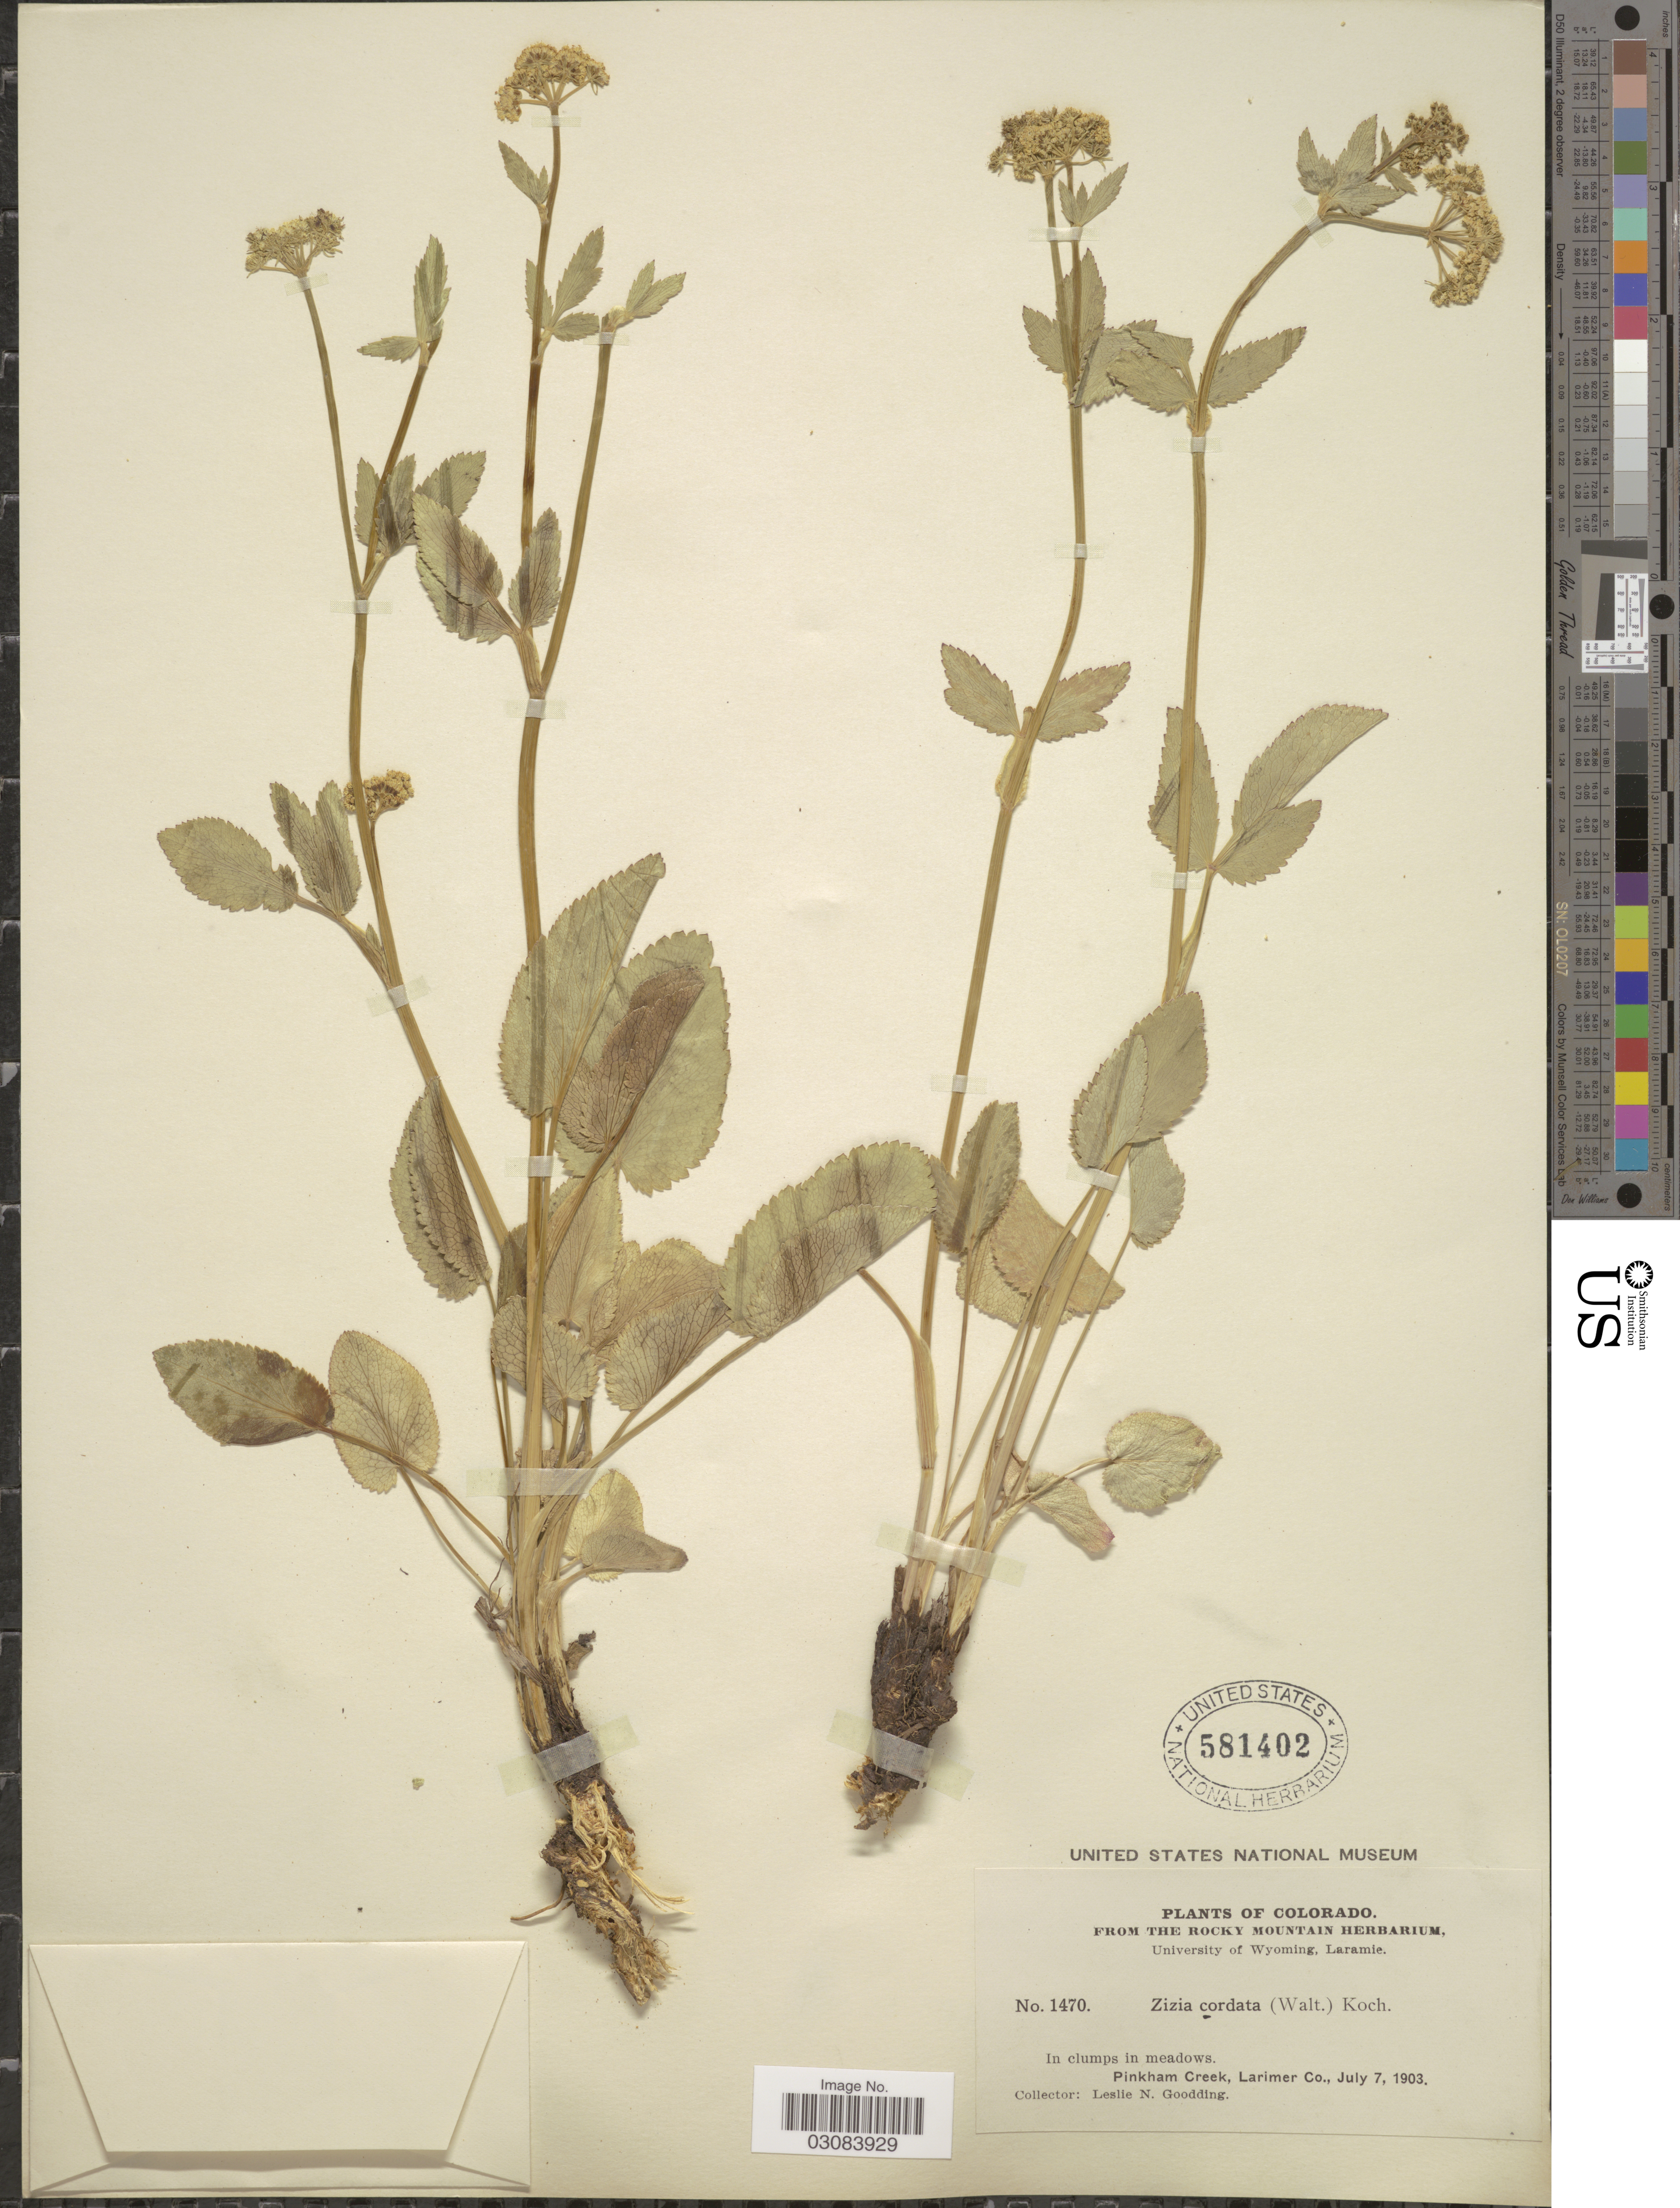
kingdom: Plantae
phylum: Tracheophyta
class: Magnoliopsida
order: Apiales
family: Apiaceae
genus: Zizia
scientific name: Zizia aptera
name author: (A. Gray) Fernald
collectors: L. N. Goodding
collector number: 1470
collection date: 1903-07-07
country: United States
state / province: Colorado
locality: In clumps in meadows, Pinkham Creek, Larimer Co.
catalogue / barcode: US 581402